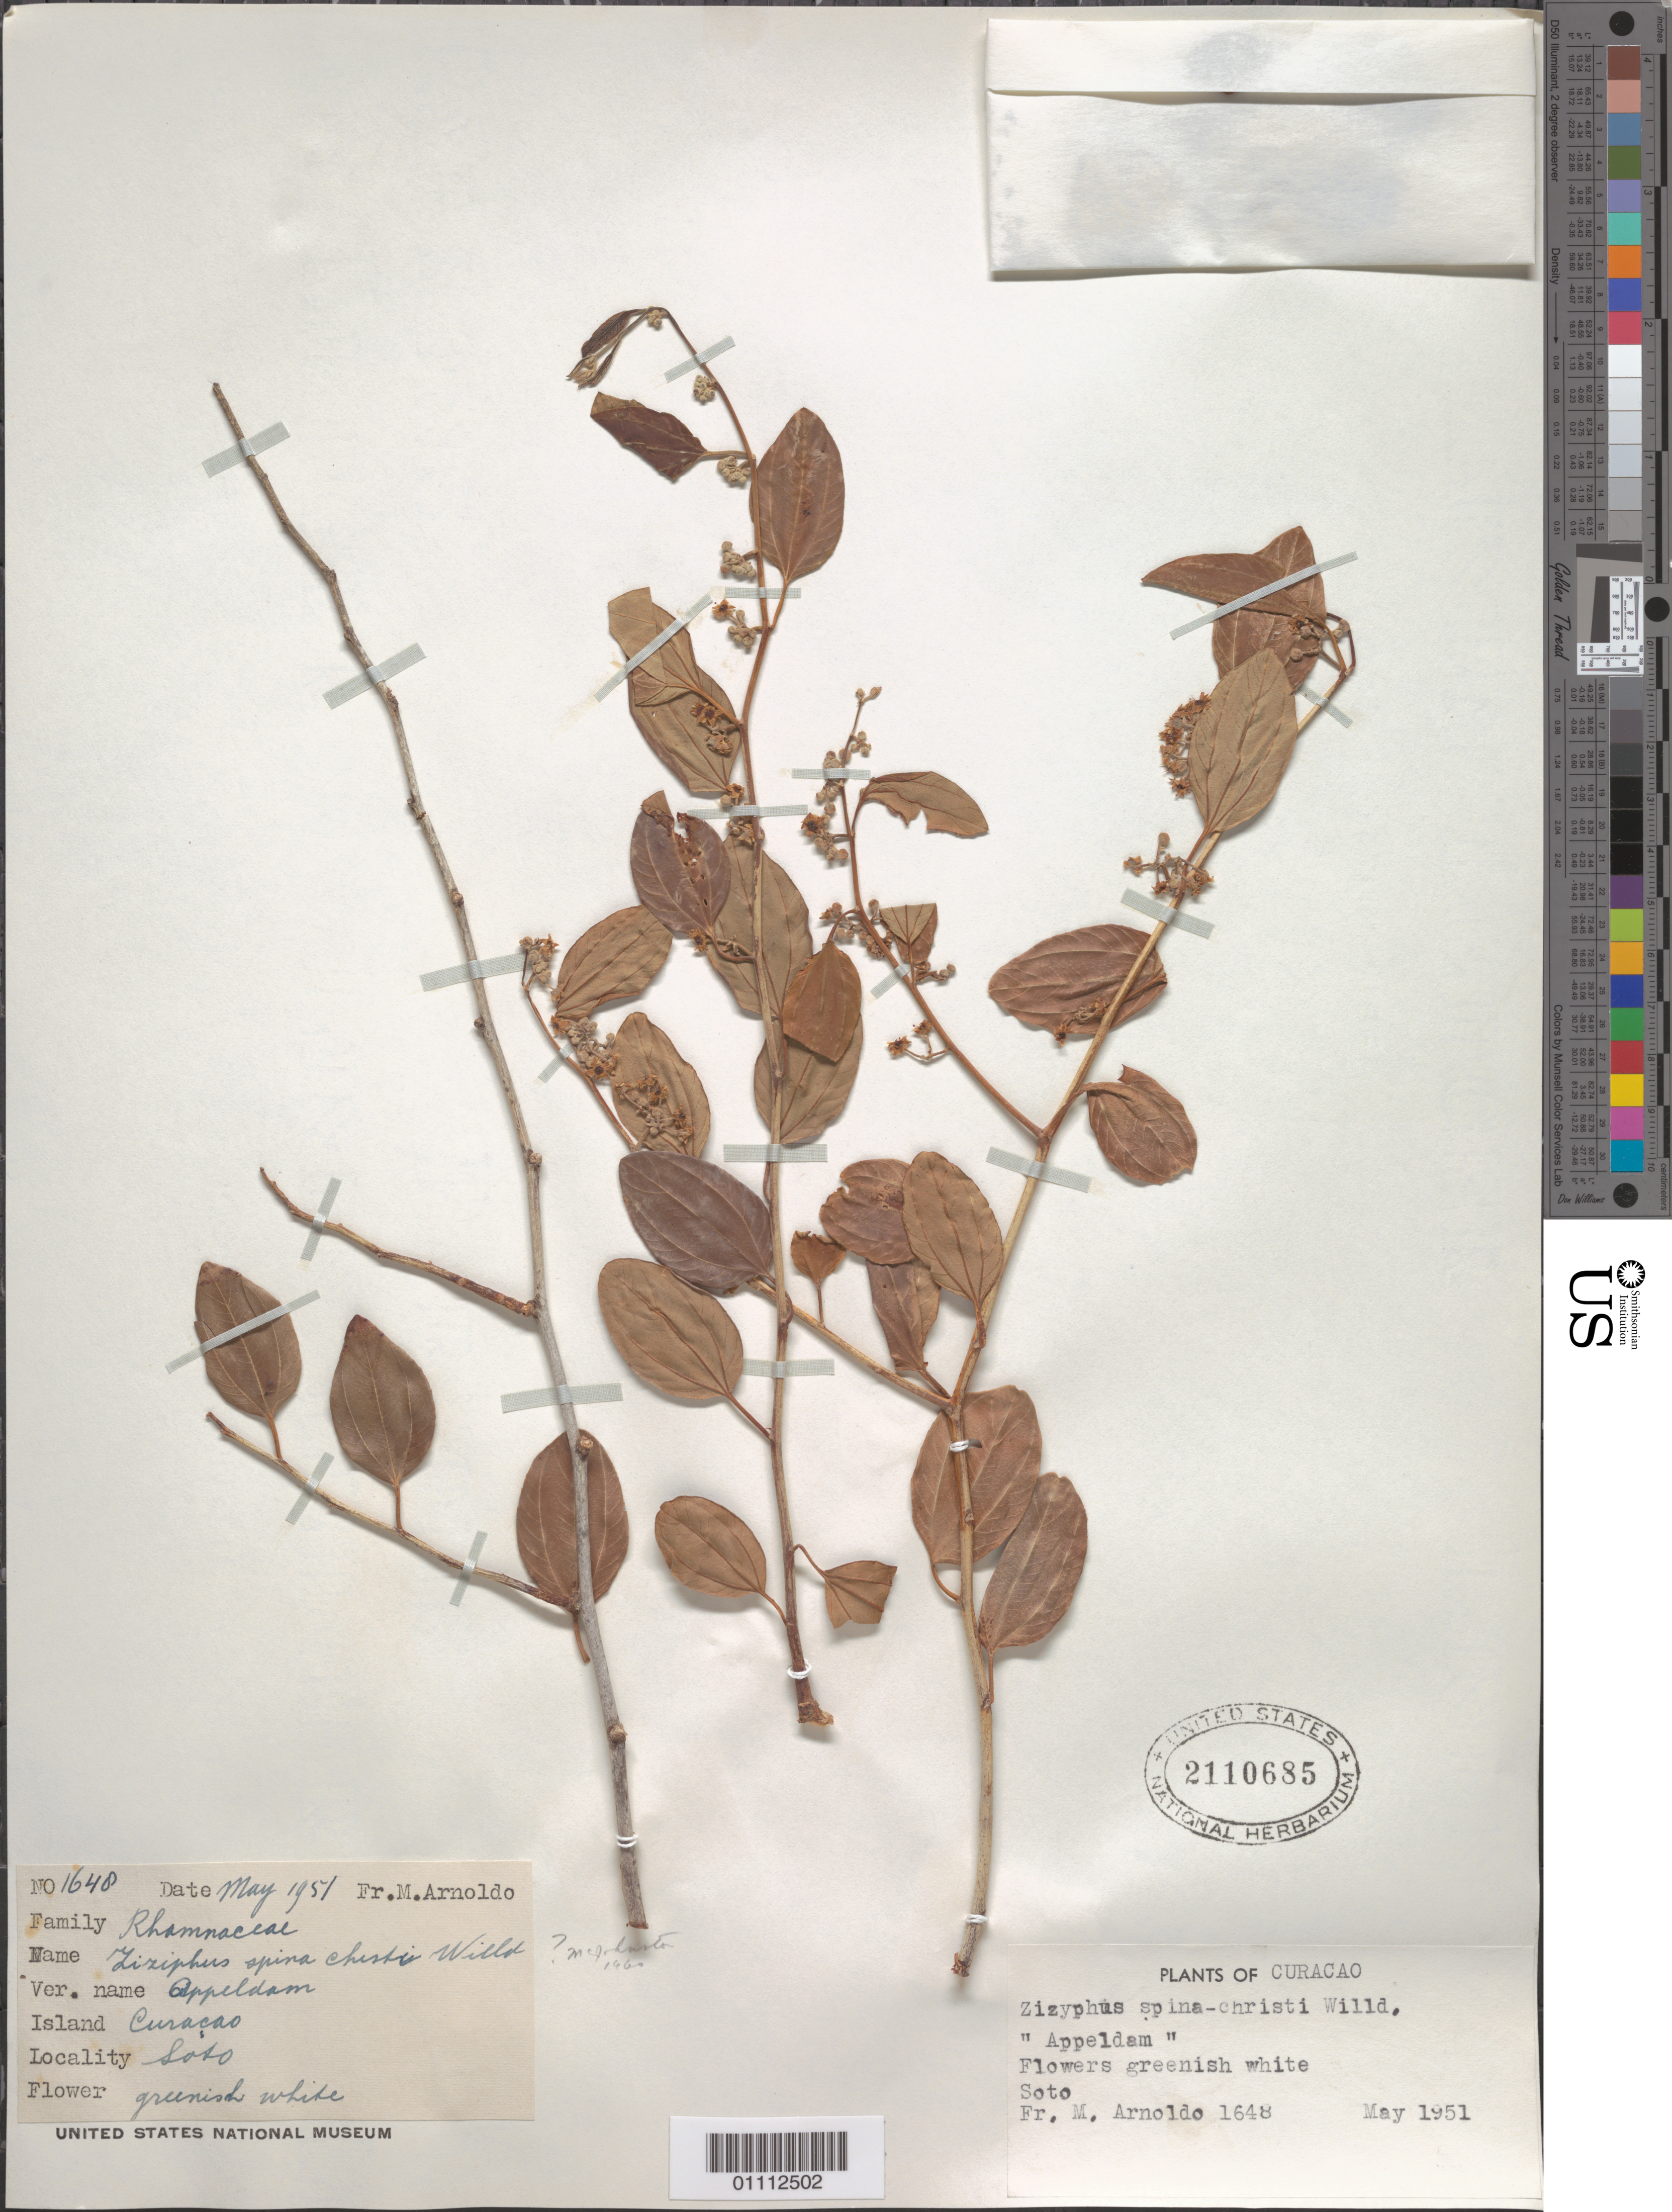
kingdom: Plantae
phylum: Tracheophyta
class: Magnoliopsida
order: Rosales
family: Rhamnaceae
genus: Ziziphus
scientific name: Ziziphus spina-christi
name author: (L.) Willd.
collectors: N. Arnoldo-Broeders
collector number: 1648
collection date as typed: May 1951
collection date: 1951-05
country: Curaçao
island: Curaçao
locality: Soto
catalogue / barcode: US 2110685